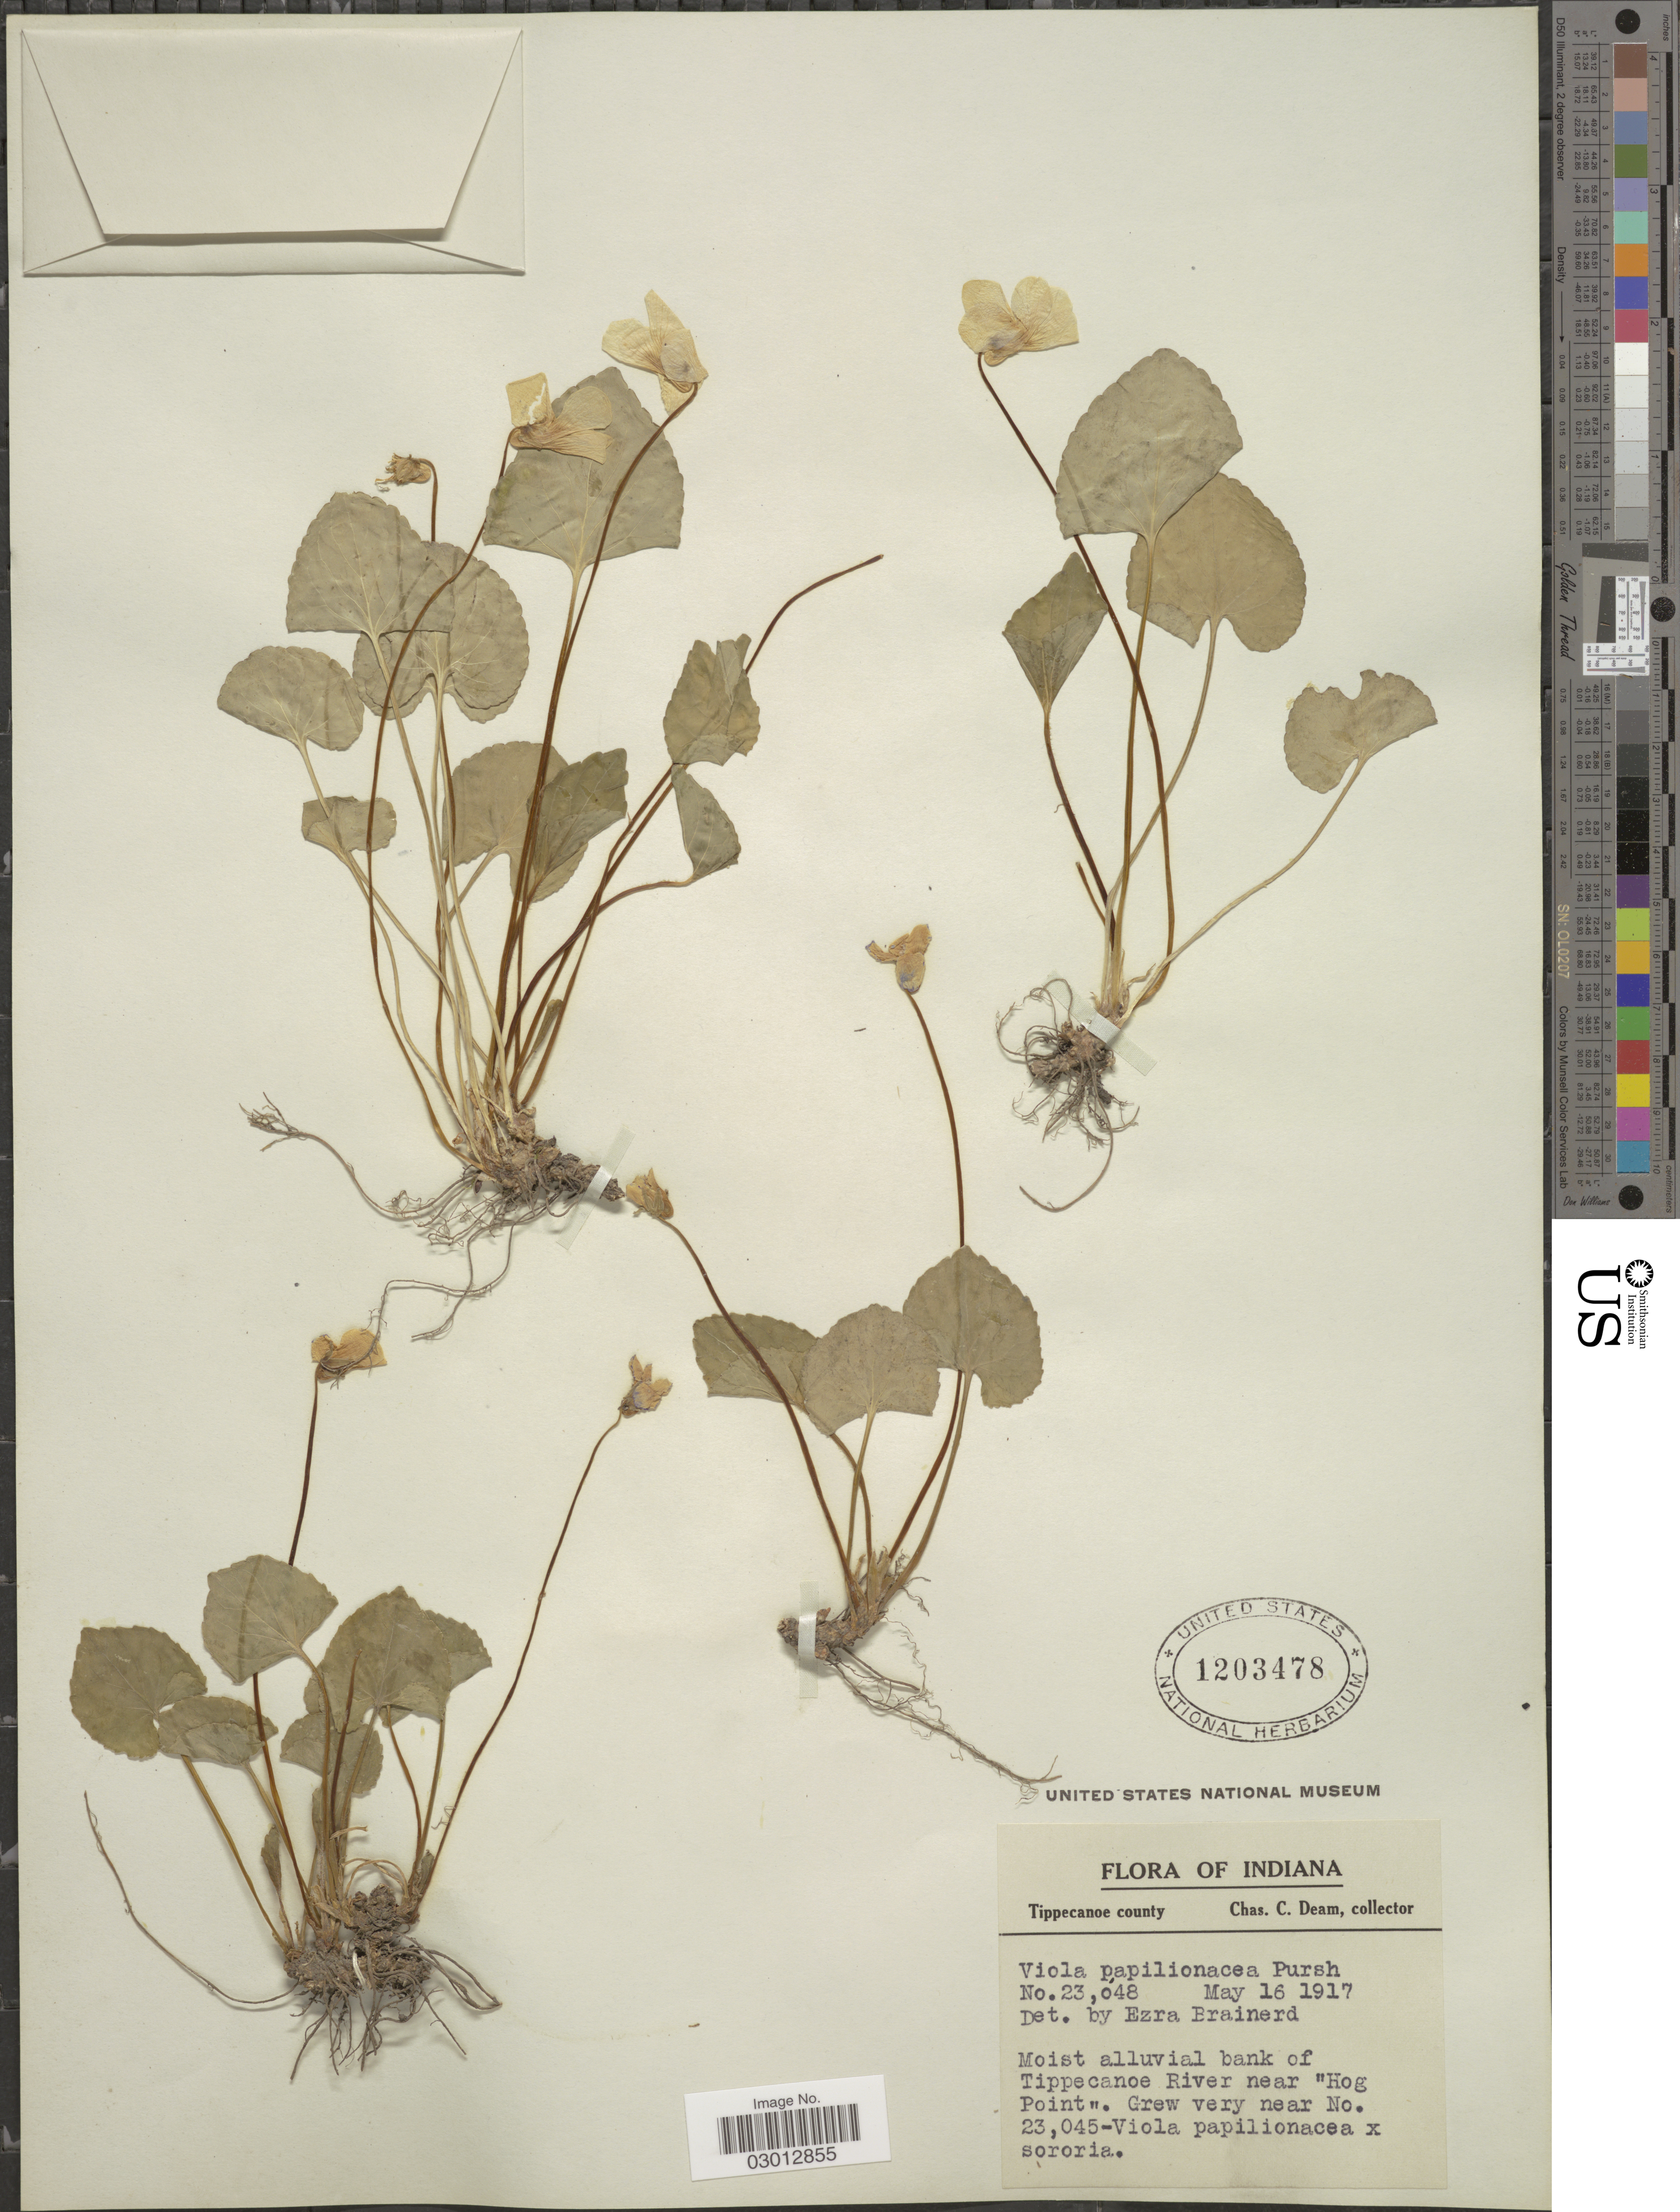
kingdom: Plantae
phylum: Tracheophyta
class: Magnoliopsida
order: Malpighiales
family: Violaceae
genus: Viola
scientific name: Viola papilionacea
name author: Pursh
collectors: C. C. Deam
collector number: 23048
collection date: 1917-05-16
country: United States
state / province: Indiana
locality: Tippecanoe county. Moist alluvial bank of Tippecanoe River near "Hog Point".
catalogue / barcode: US 1203478